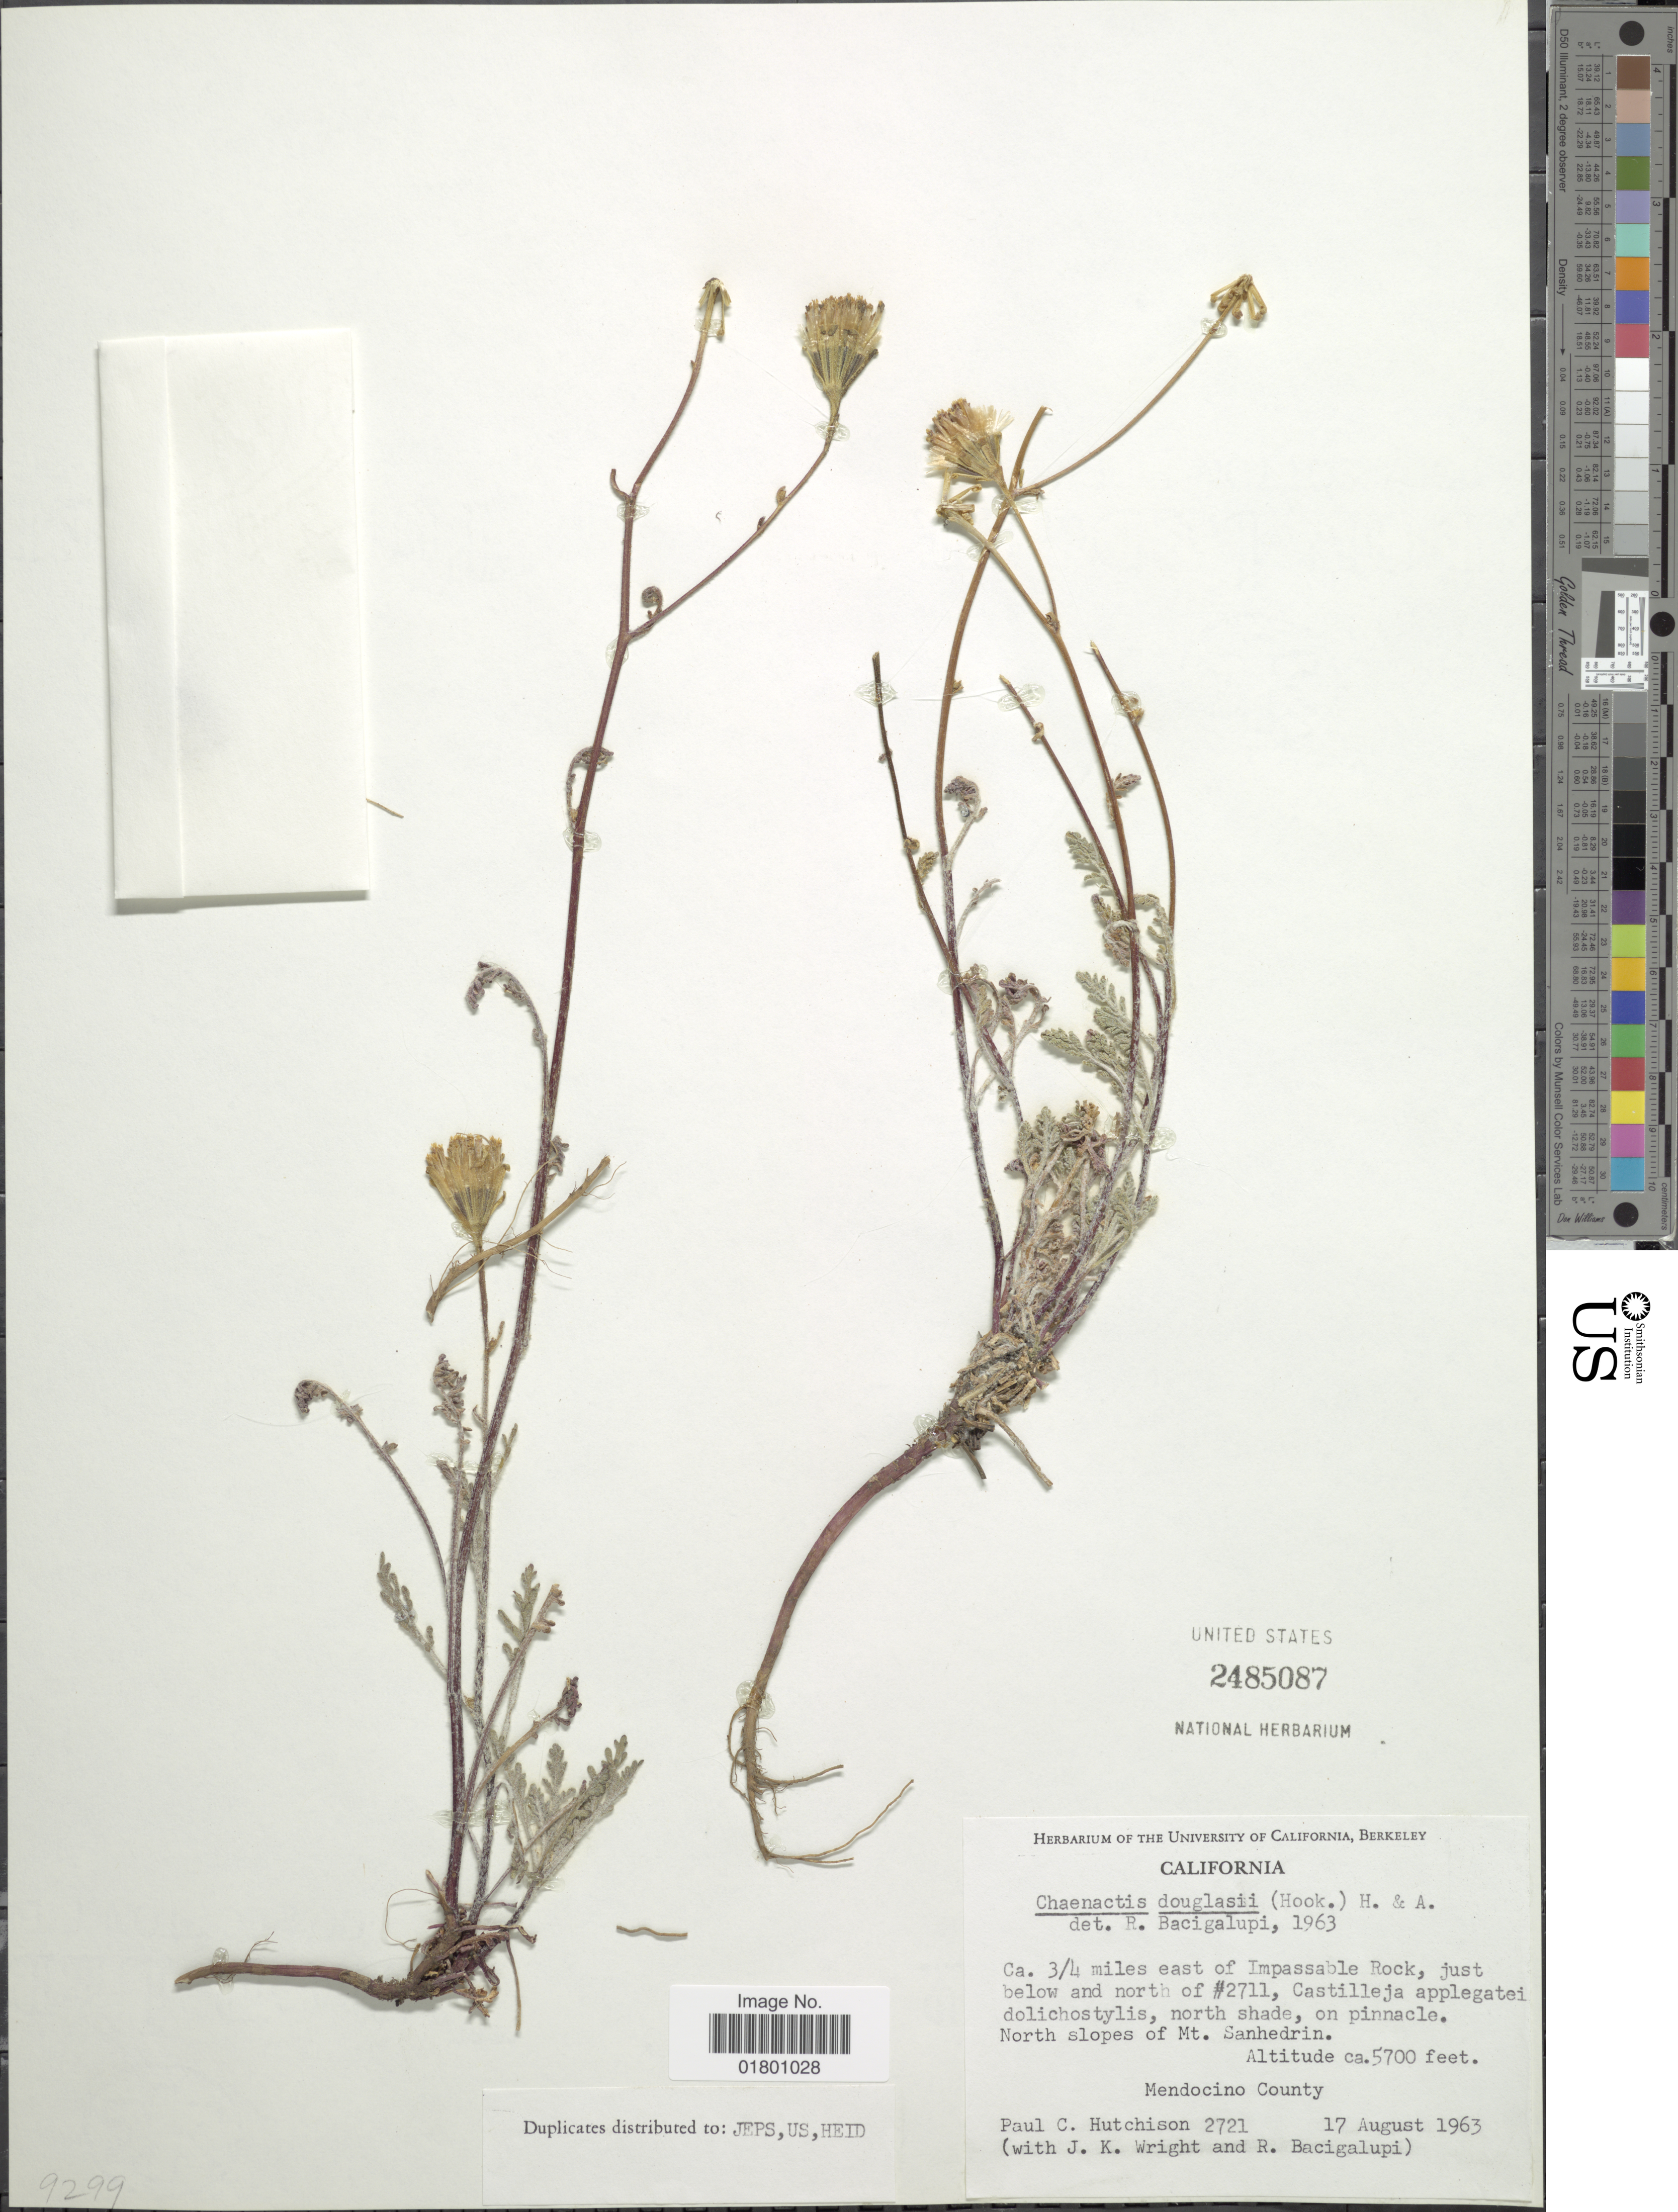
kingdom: Plantae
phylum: Tracheophyta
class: Magnoliopsida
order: Asterales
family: Asteraceae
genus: Chaenactis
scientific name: Chaenactis douglasii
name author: Hook. & Arn.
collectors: P. C. Hutchison, J. K. Wright & R. Bacigalupi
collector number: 2721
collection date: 1963-08-17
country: United States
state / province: California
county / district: Mendocino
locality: Ca. 3/4 miles east of Impassable Rock, just below and north of 2711, Castilleja applegatei dolichostylis, north shade, on pinnacle, North slopes of Mt. Sanhedrin, Mendocino County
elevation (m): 1737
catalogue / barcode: US 2485087